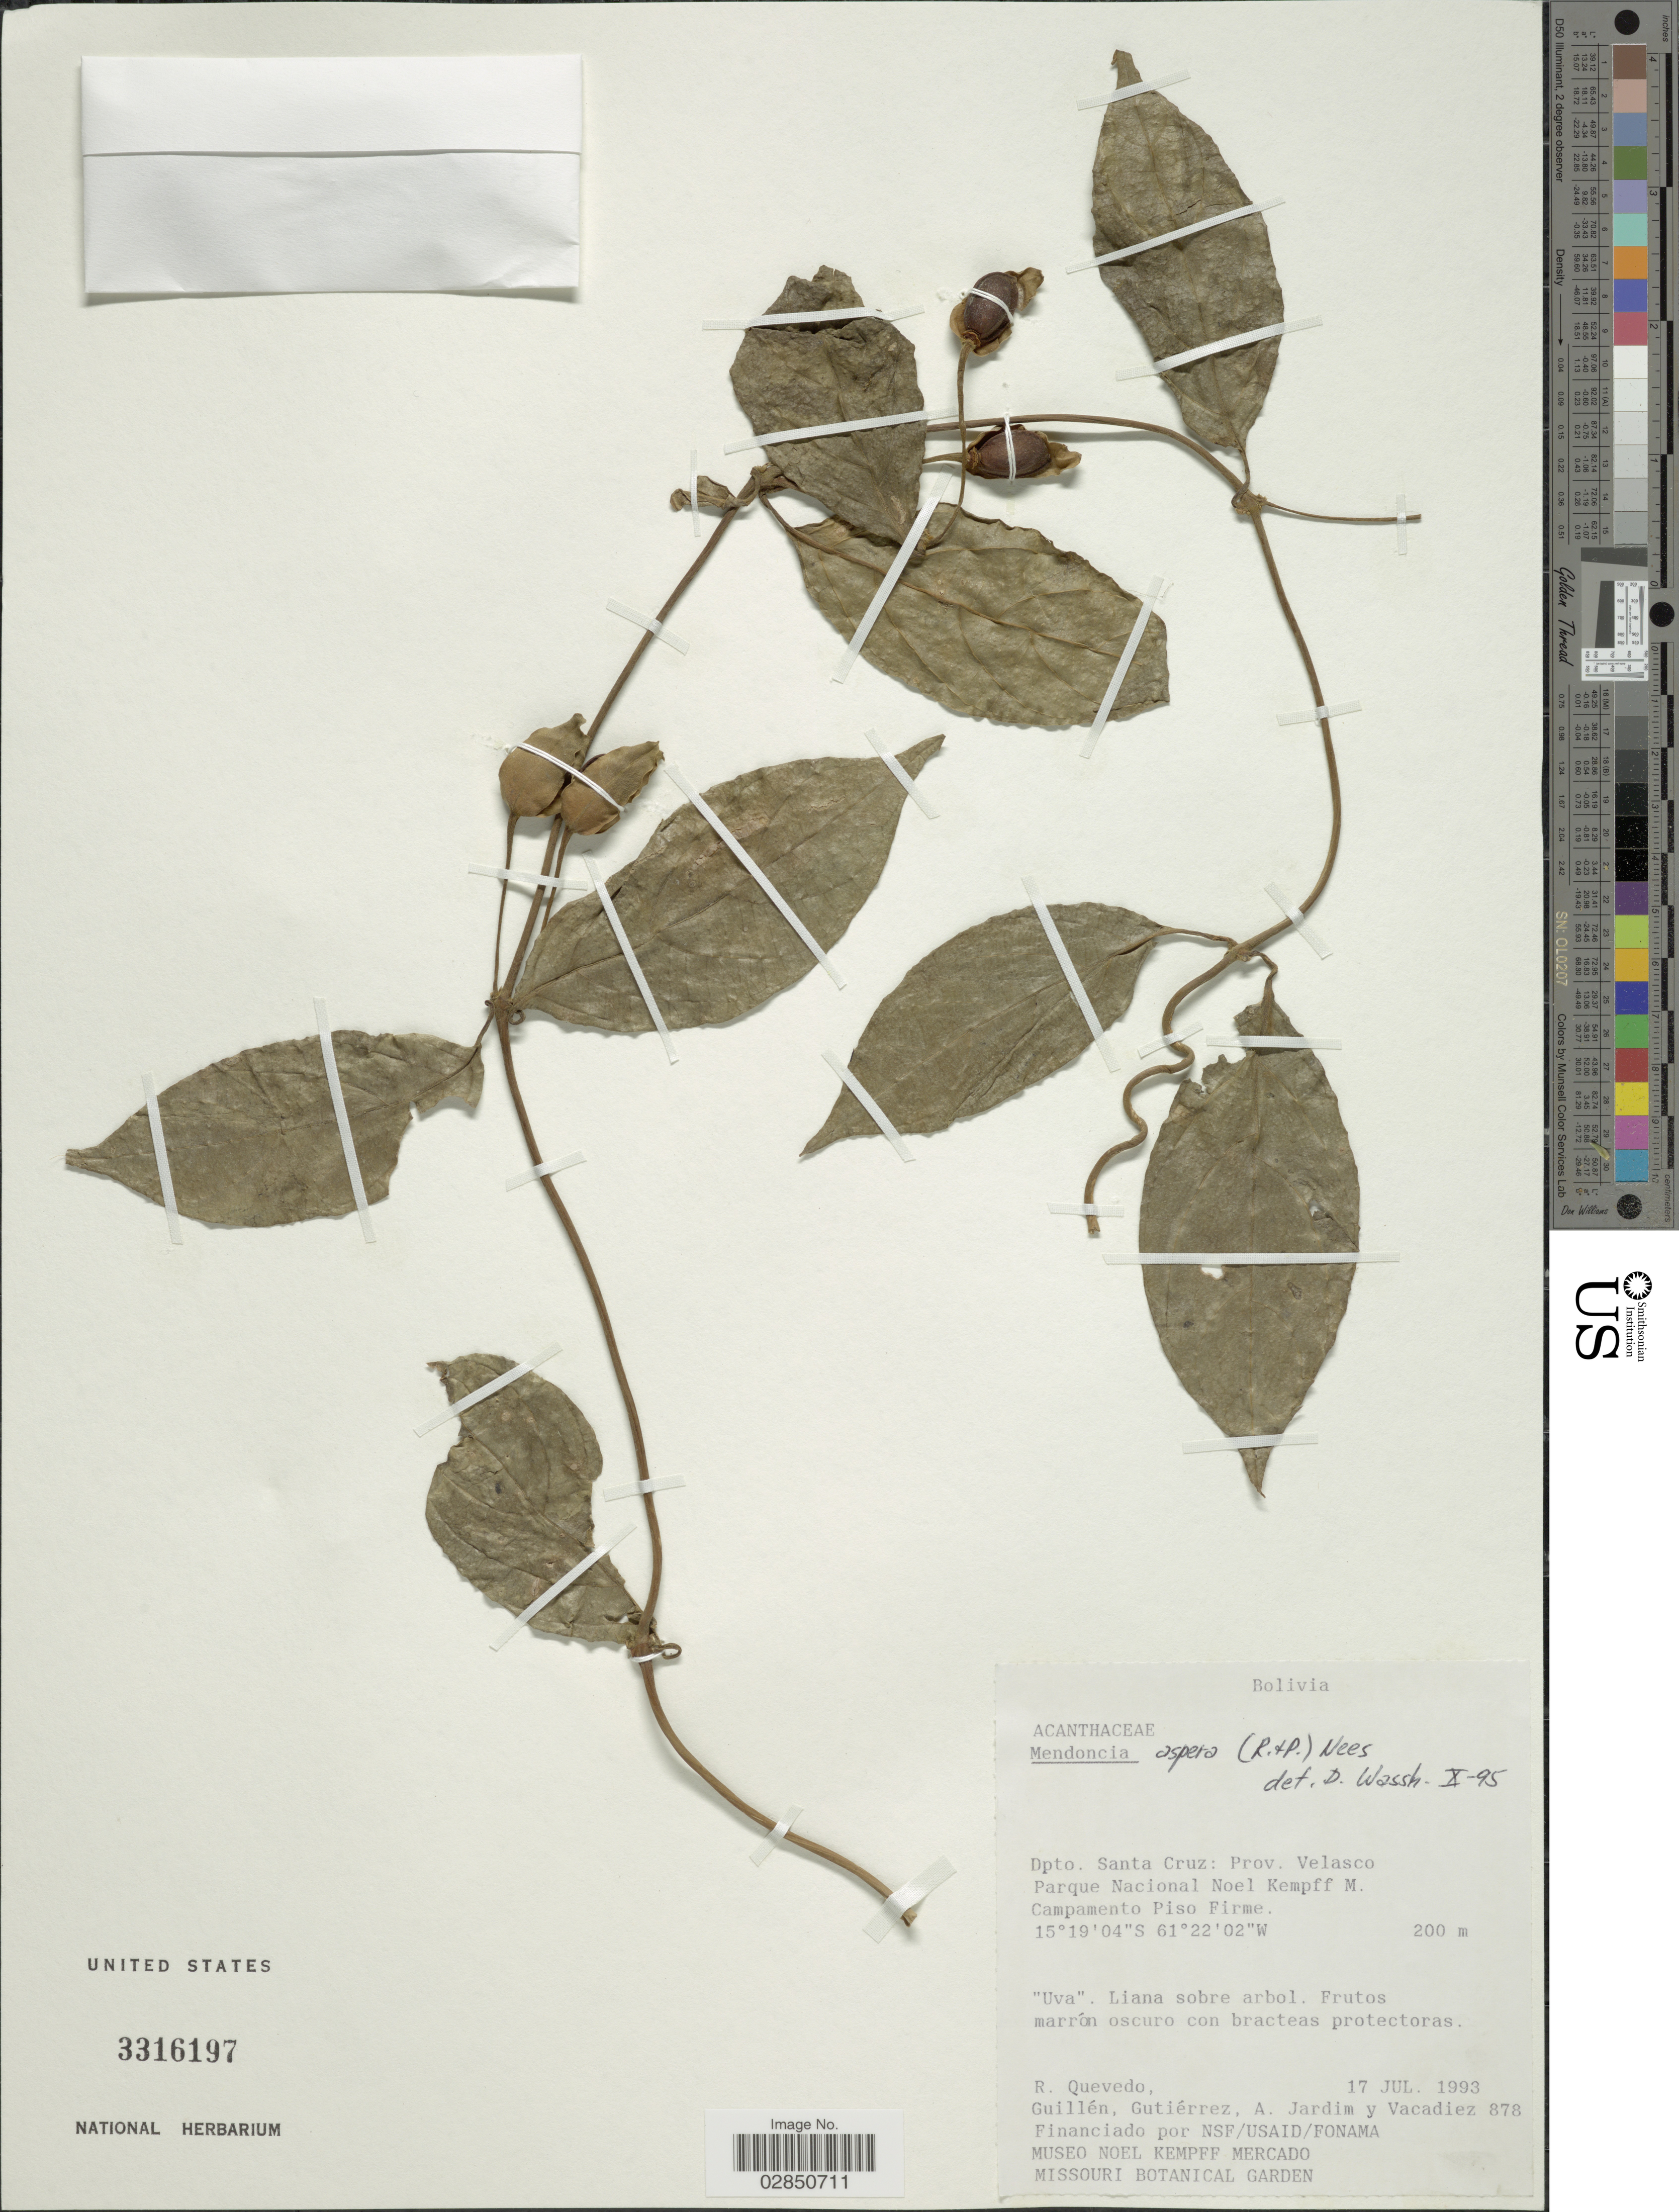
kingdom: Plantae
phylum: Tracheophyta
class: Magnoliopsida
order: Lamiales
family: Acanthaceae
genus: Mendoncia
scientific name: Mendoncia aspera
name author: (Ruiz & Pav.) Nees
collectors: R. Quevedo, -- Guillen, Gutiérrez, --, A. Jardim & -. Vacadiez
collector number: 878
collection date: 1993-07-17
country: Bolivia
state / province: Santa Cruz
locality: Dpto. Santa Cruz: Prov. Velasco, Parque Nacional Noel Kempff M., Campamento Piso Firme.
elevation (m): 200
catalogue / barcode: US 3316197